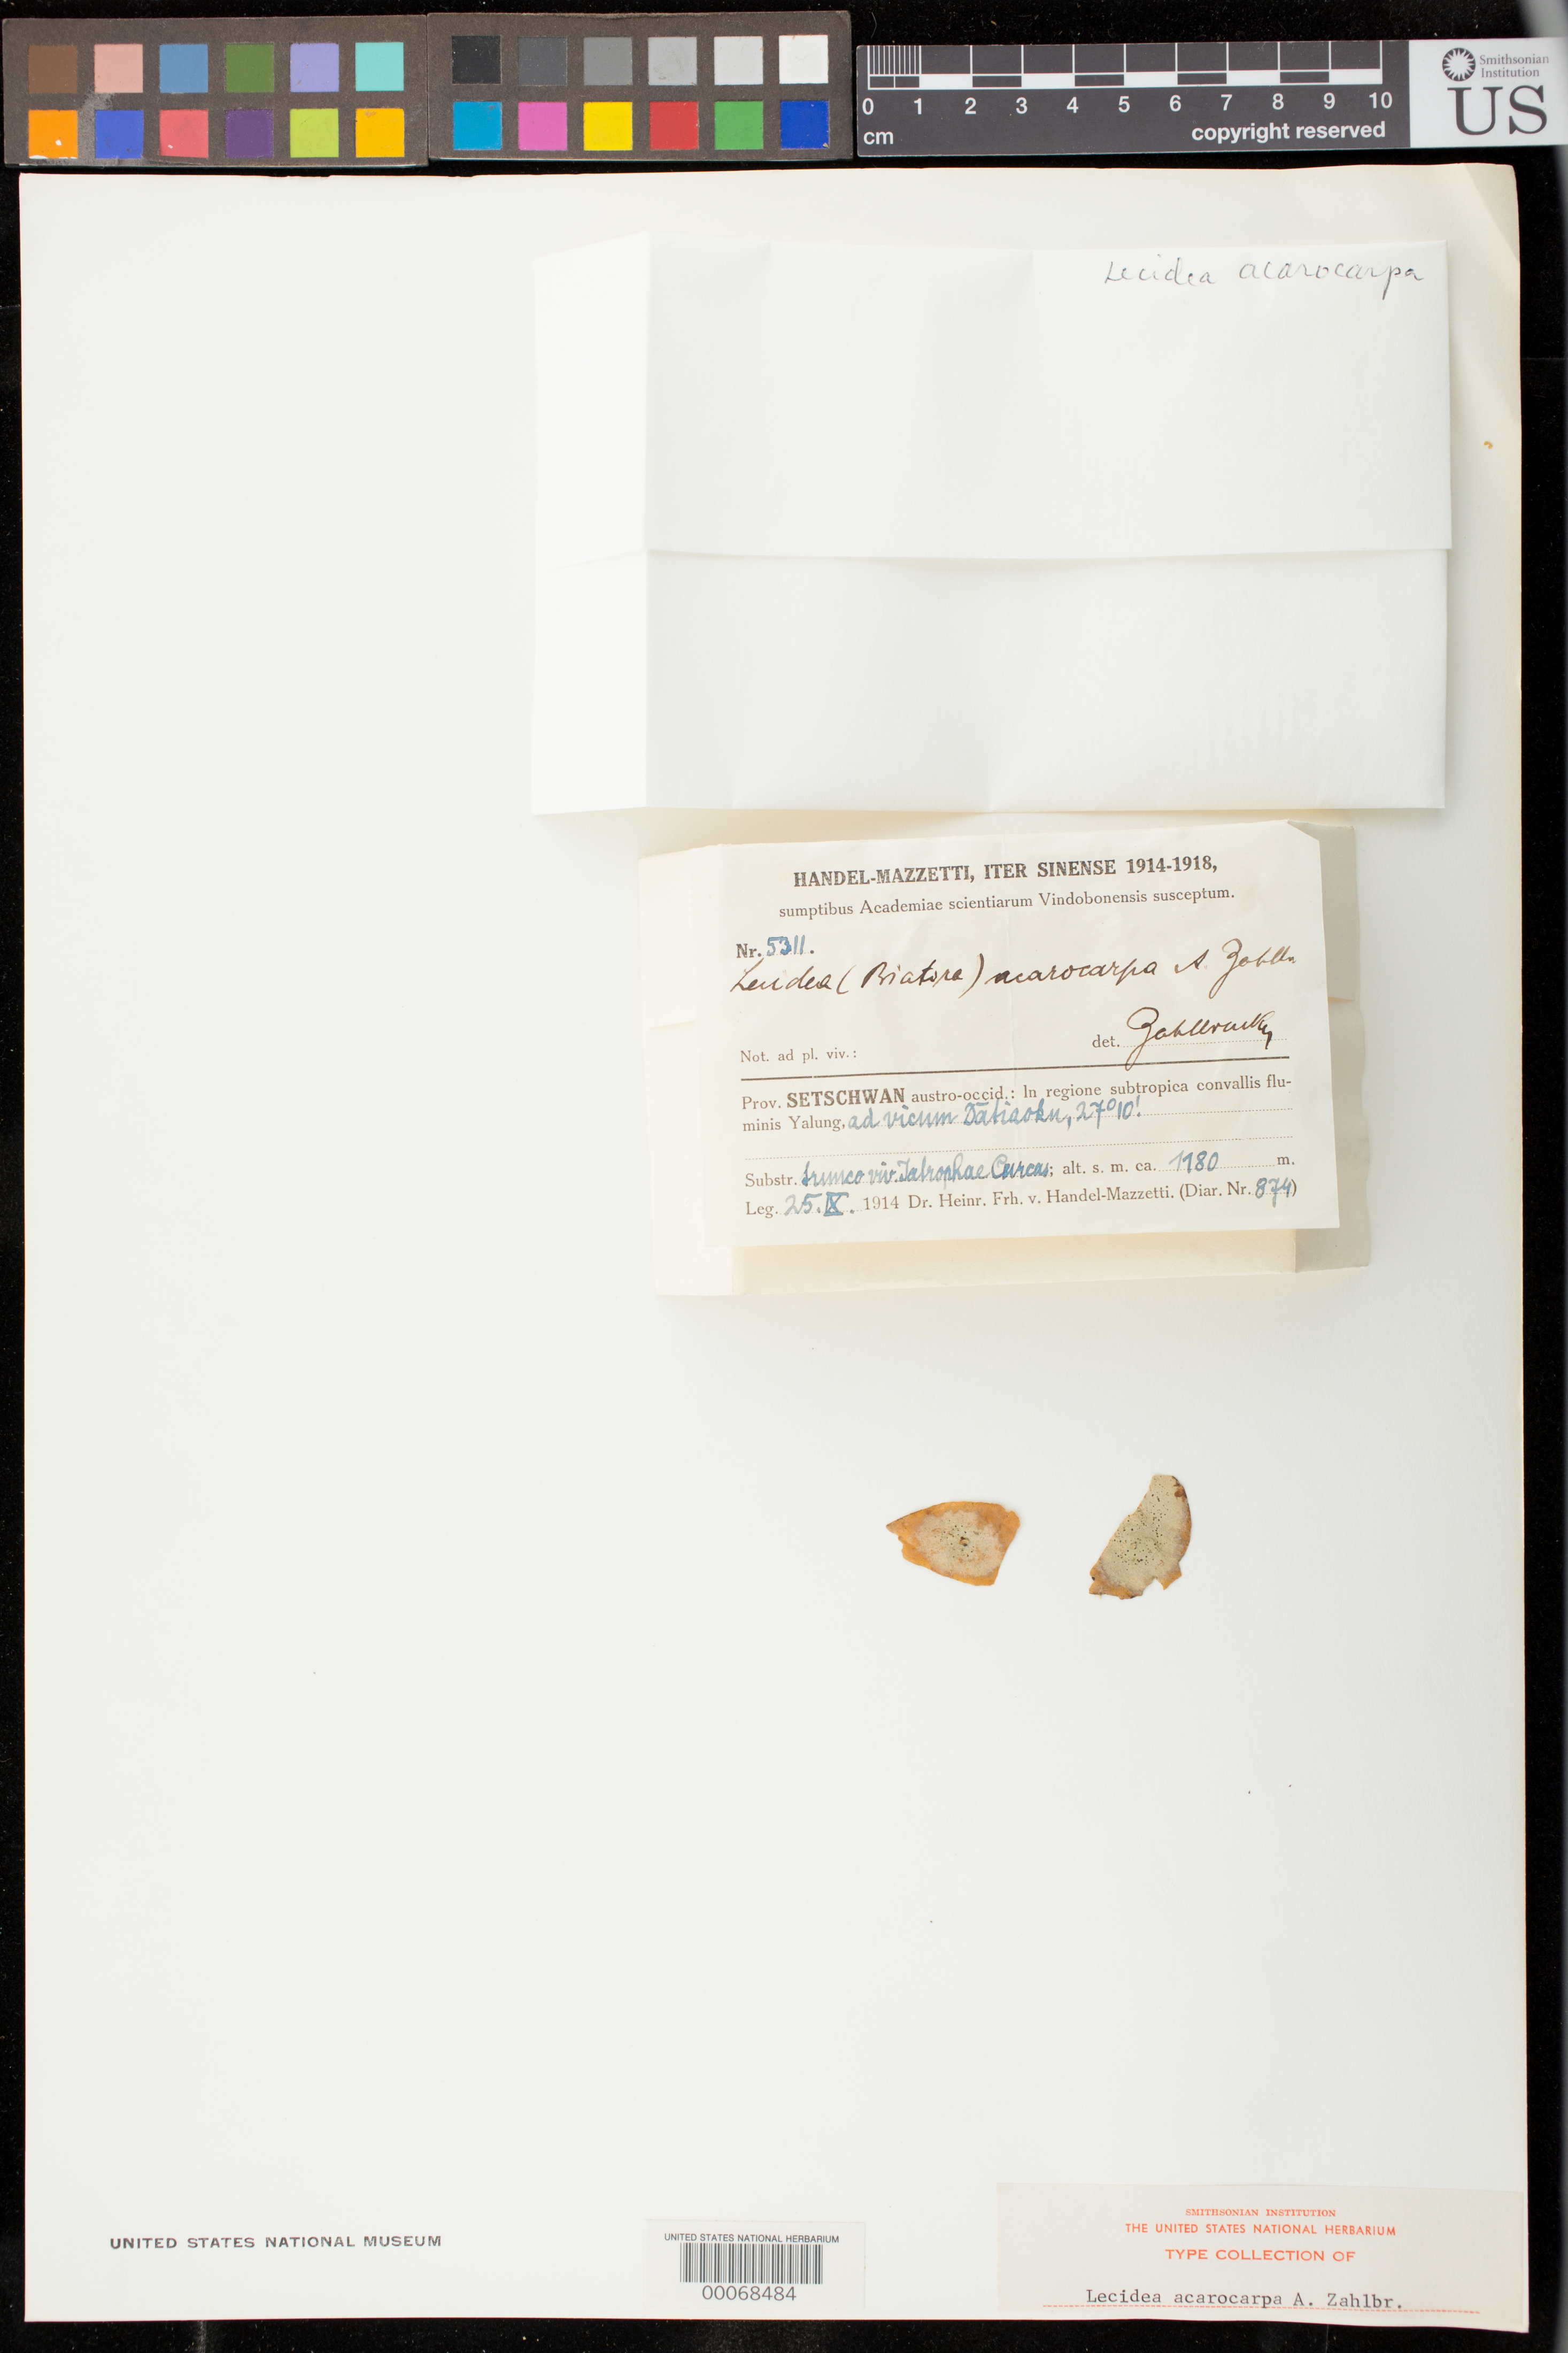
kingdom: Fungi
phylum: Ascomycota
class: Lecanoromycetes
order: Lecideales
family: Lecideaceae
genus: Lecidea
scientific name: Lecidea acarocarpa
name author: Zahlbr. in Hand.-Mazz.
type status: Isotype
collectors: H. Handel-Mazzetti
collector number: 5311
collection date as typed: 25 Sep 1914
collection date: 1914-09-25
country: China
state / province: Sichuan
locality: Setschwan austro-occid.: in regione subtropica convallis fluminis Yalung ad vicum Datiaoku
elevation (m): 1180